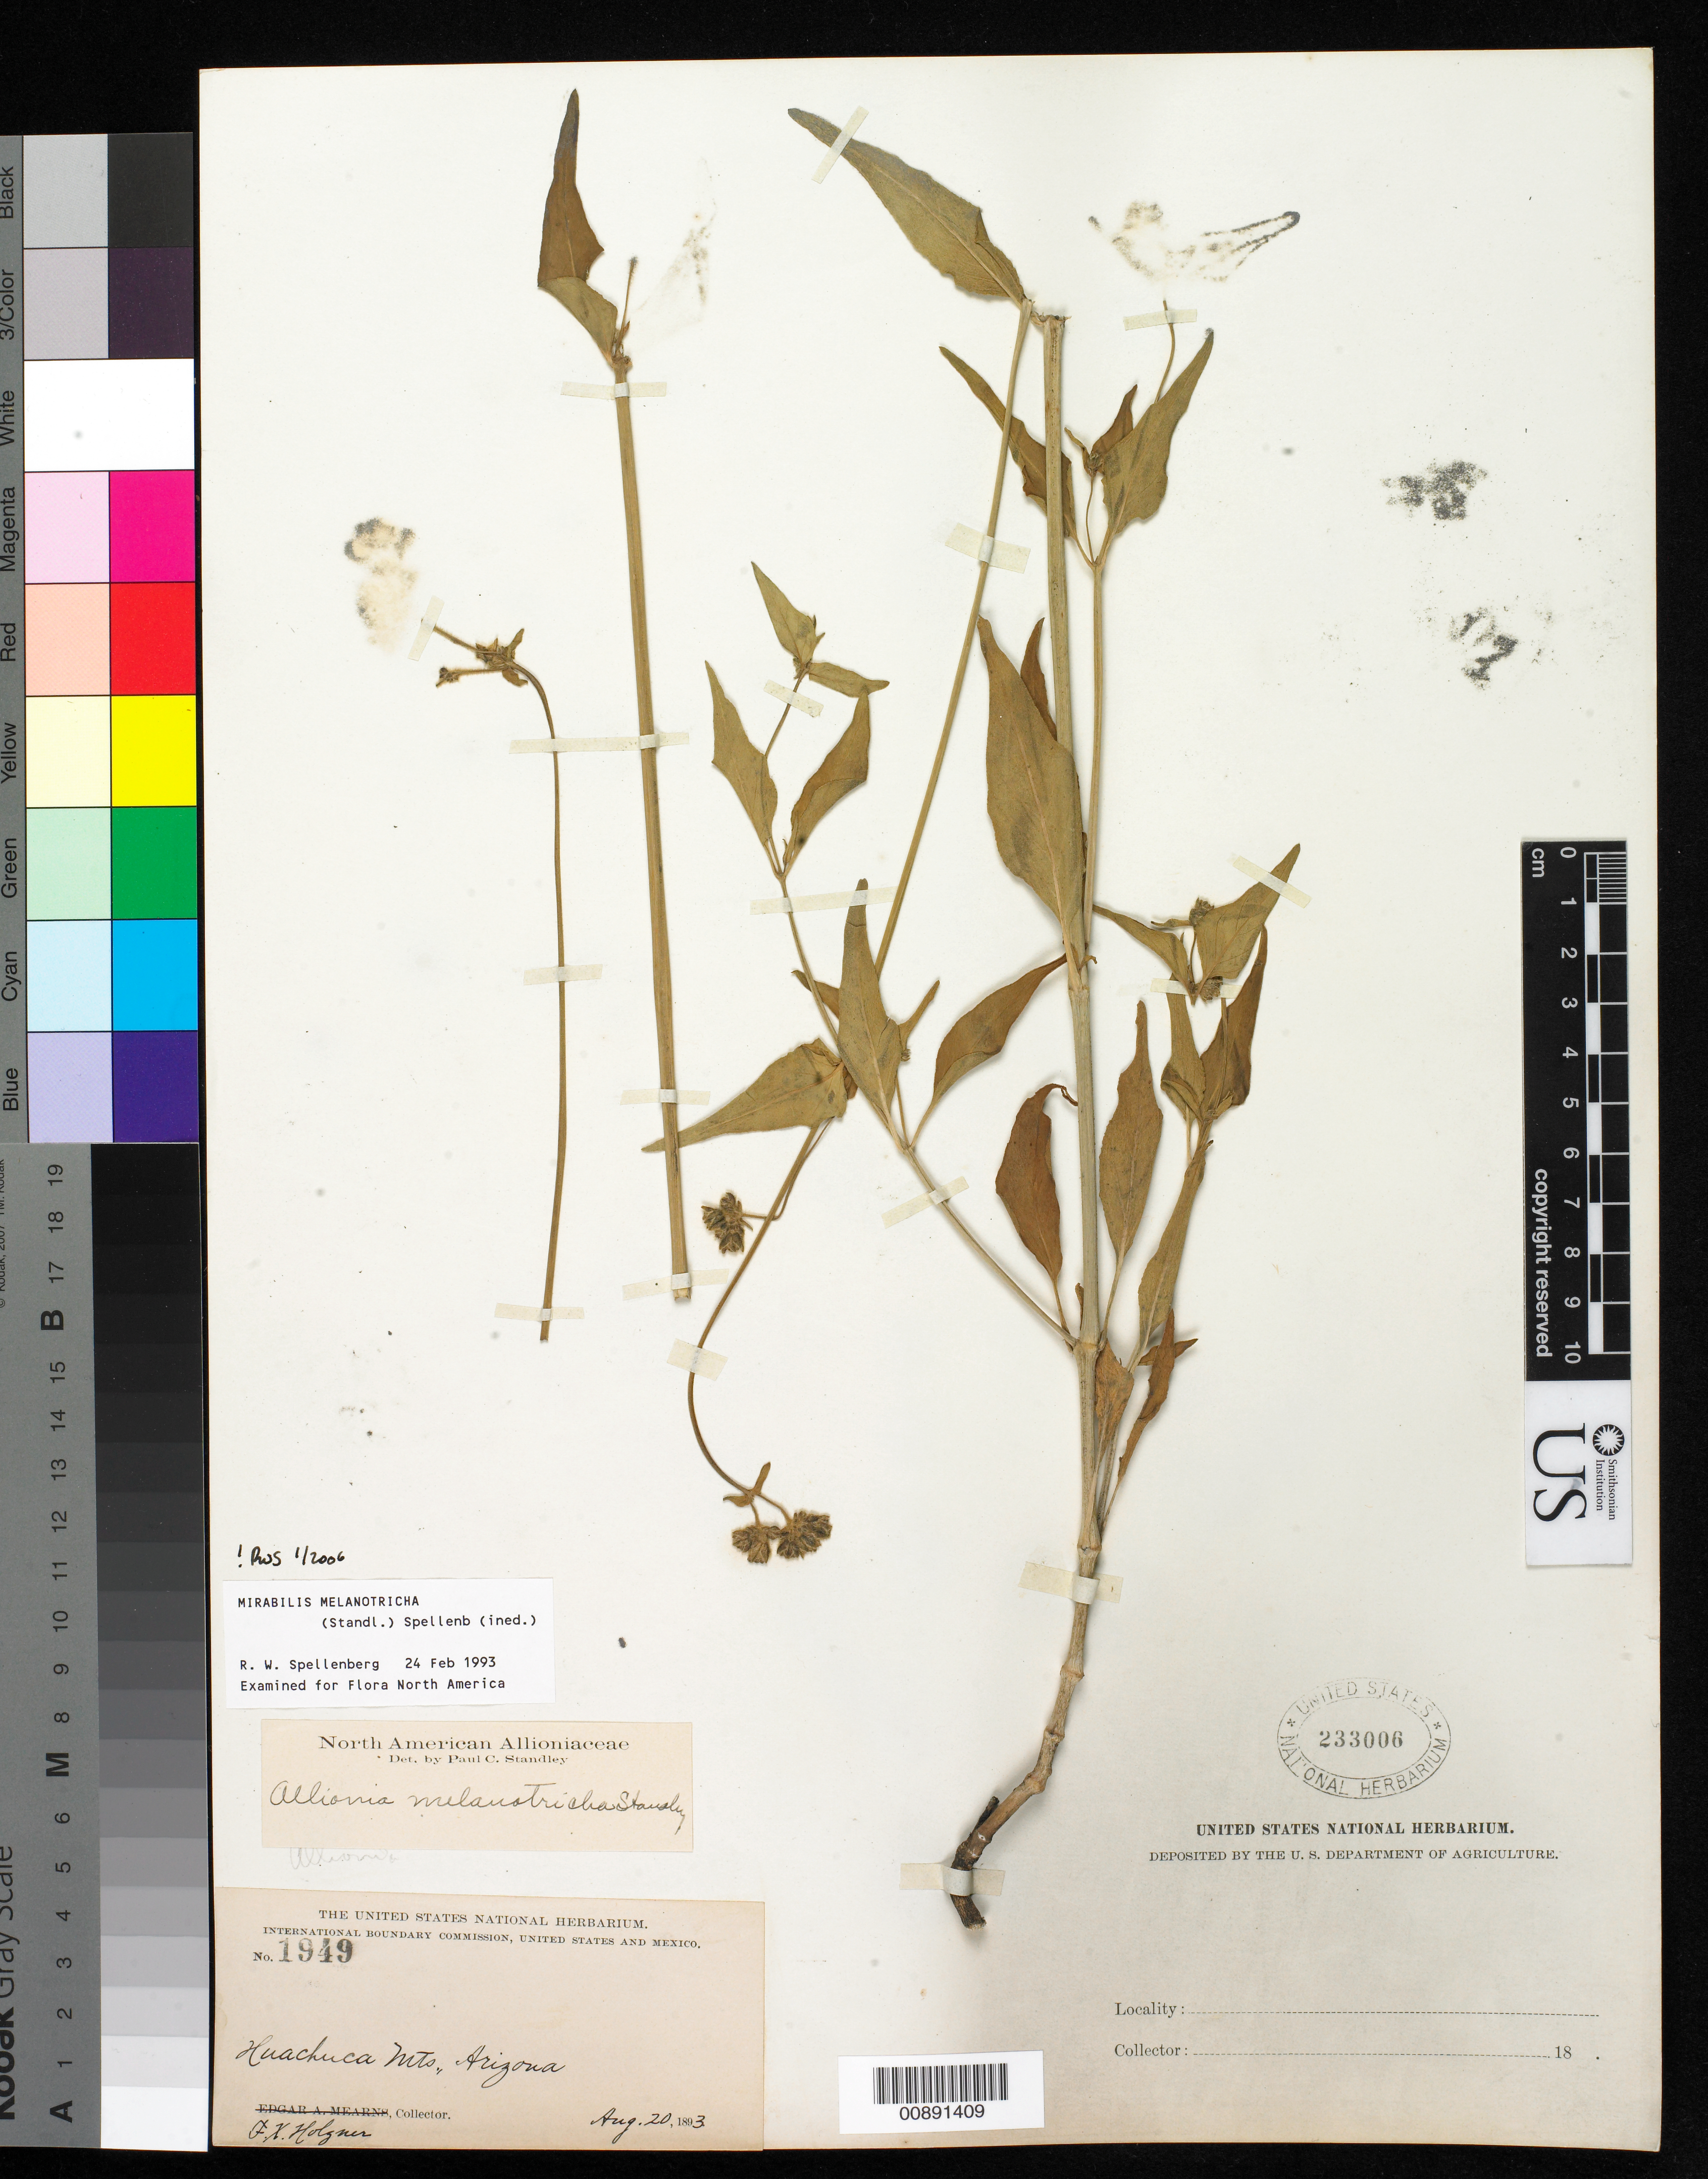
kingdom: Plantae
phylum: Tracheophyta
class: Magnoliopsida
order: Caryophyllales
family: Nyctaginaceae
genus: Mirabilis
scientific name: Mirabilis melanotricha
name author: (Standl.) Spellenb.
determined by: Spellenberg, R. W.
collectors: F. X. Holzner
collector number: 1949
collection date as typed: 20 Aug 1893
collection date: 1893-08-20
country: United States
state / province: Arizona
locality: Huachuca Mts.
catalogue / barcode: US 233006